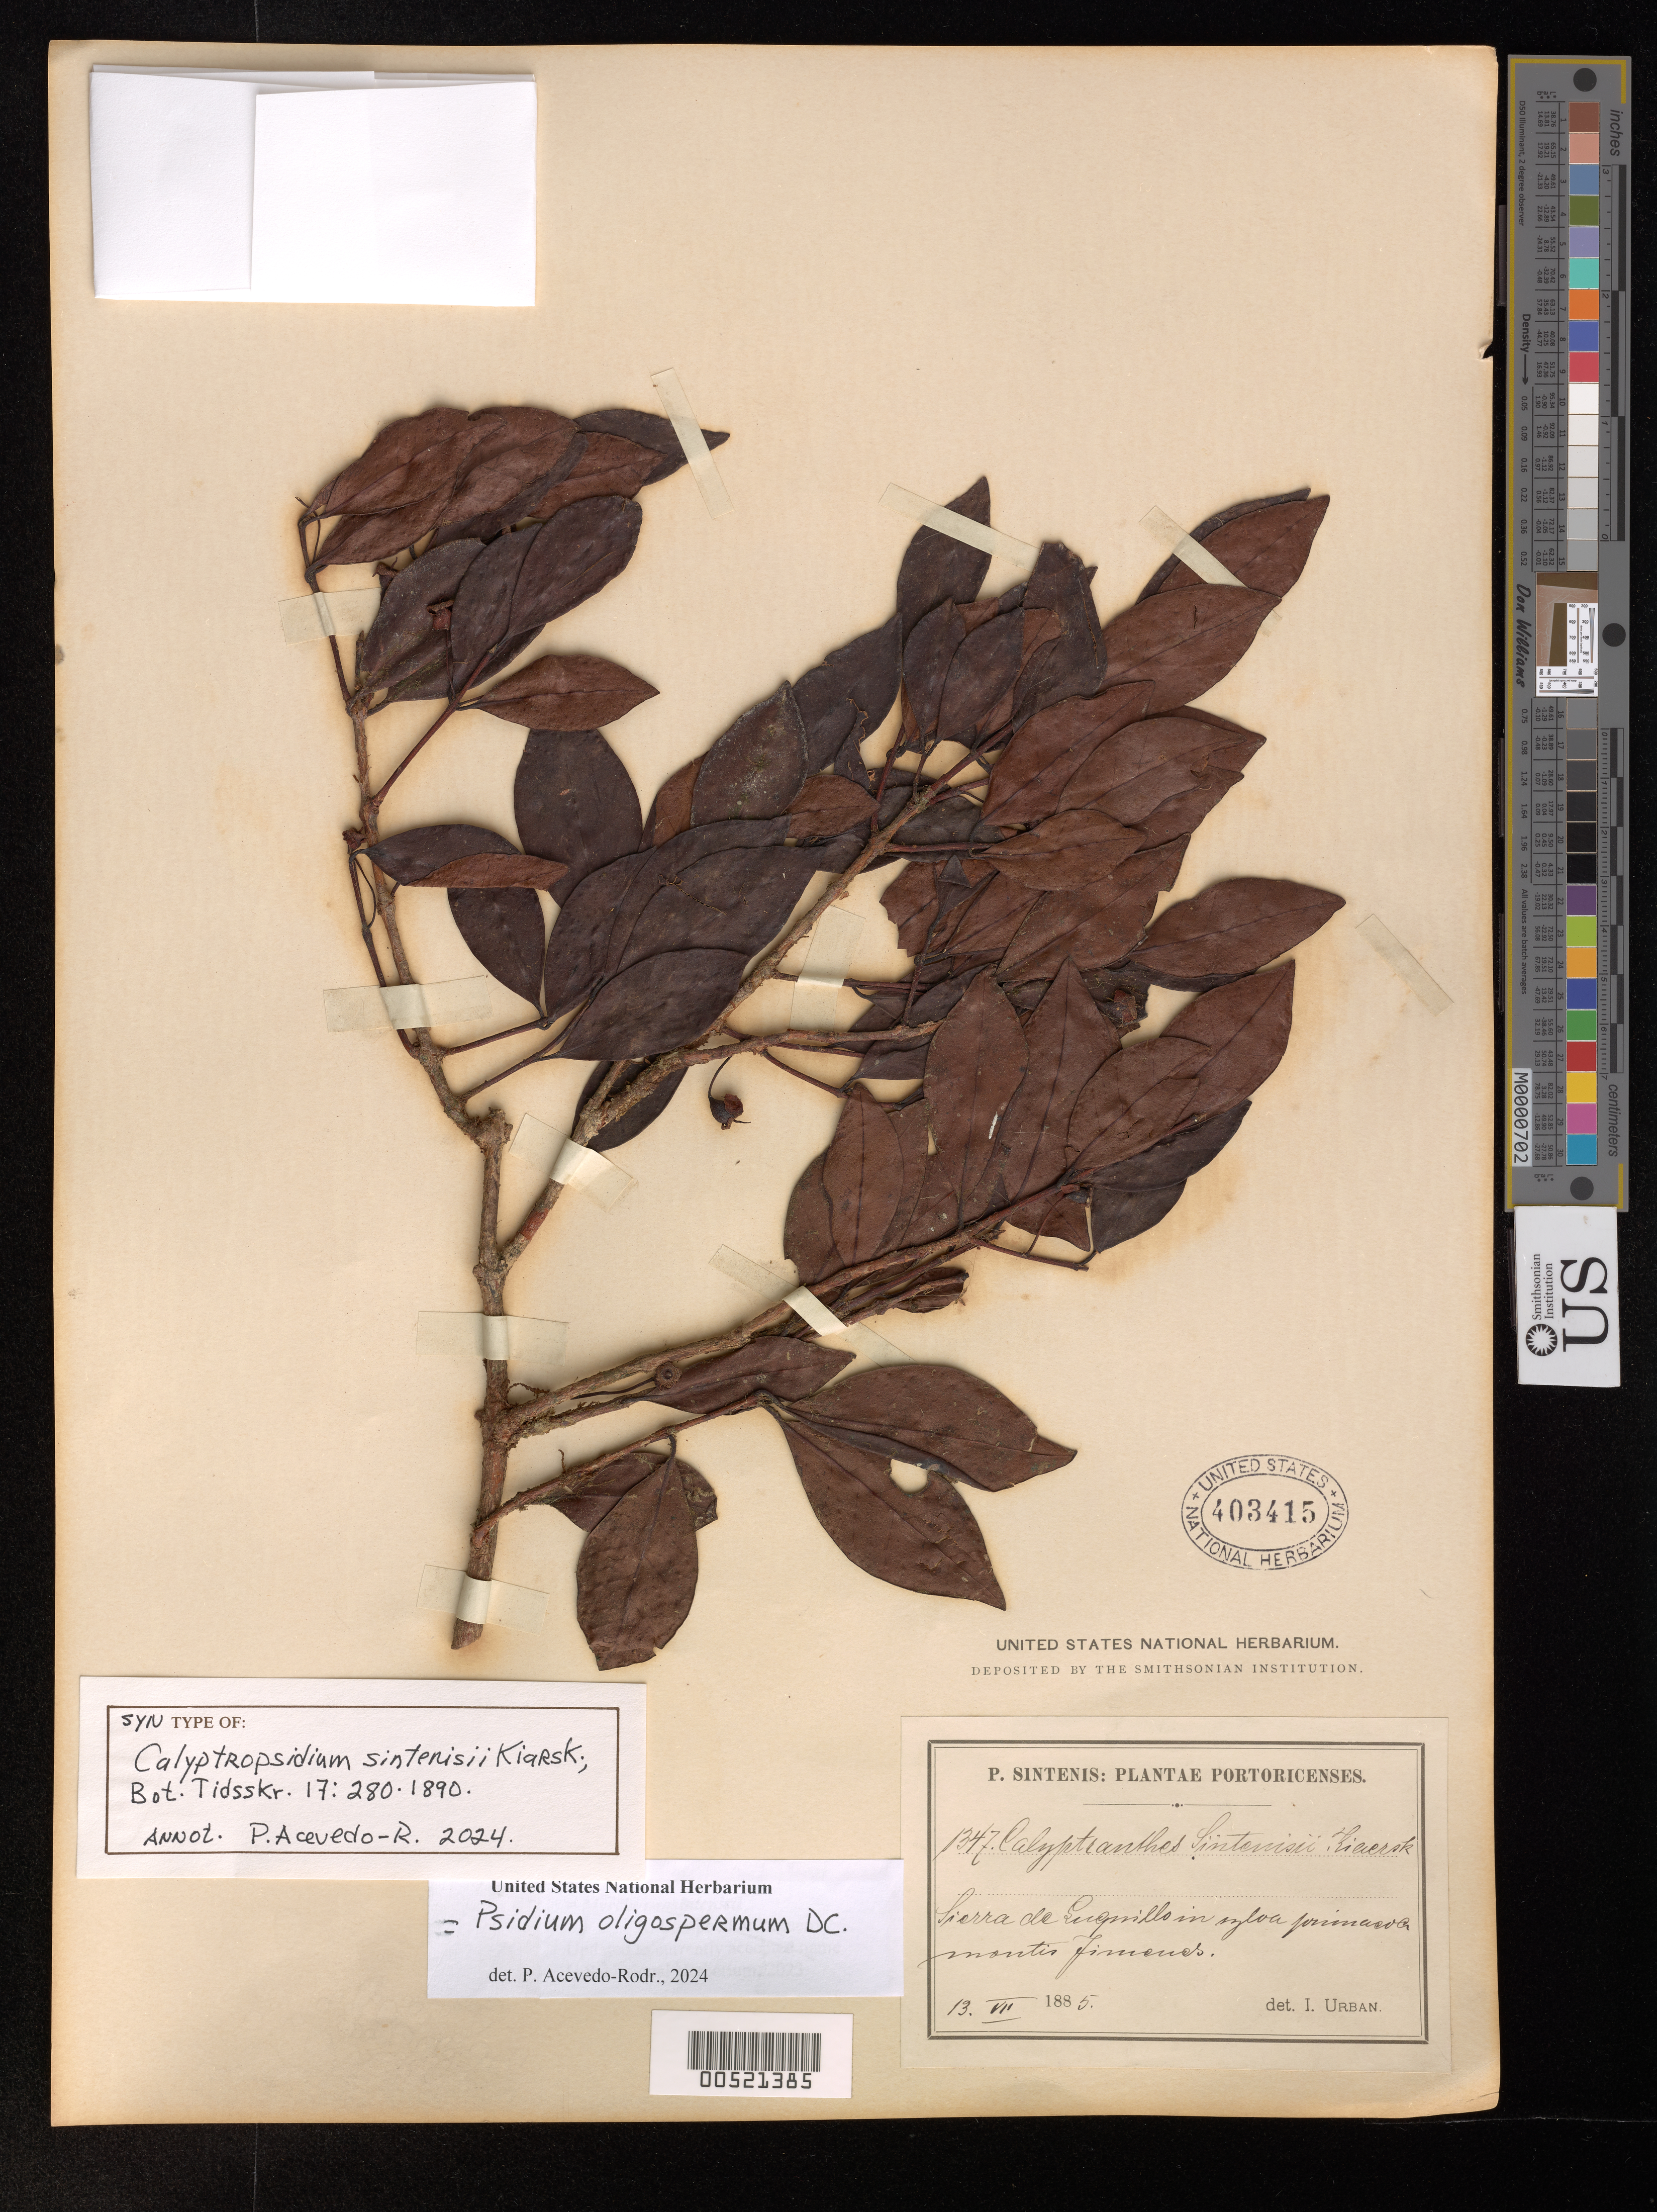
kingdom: Plantae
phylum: Tracheophyta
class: Magnoliopsida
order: Myrtales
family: Myrtaceae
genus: Calyptropsidium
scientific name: Calyptropsidium sintenisii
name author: Kjaerskou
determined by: Acevedo-Rodríguez, P., (BOT), Smithsonian Institution - National Museum of Natural History (UNITED STATES)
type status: Syntype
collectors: P. Sintenis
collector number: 1347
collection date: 1886-11-08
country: Puerto Rico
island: Greater Antilles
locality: Sierra de Naguabo ad Rio Blanco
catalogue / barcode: US 403415